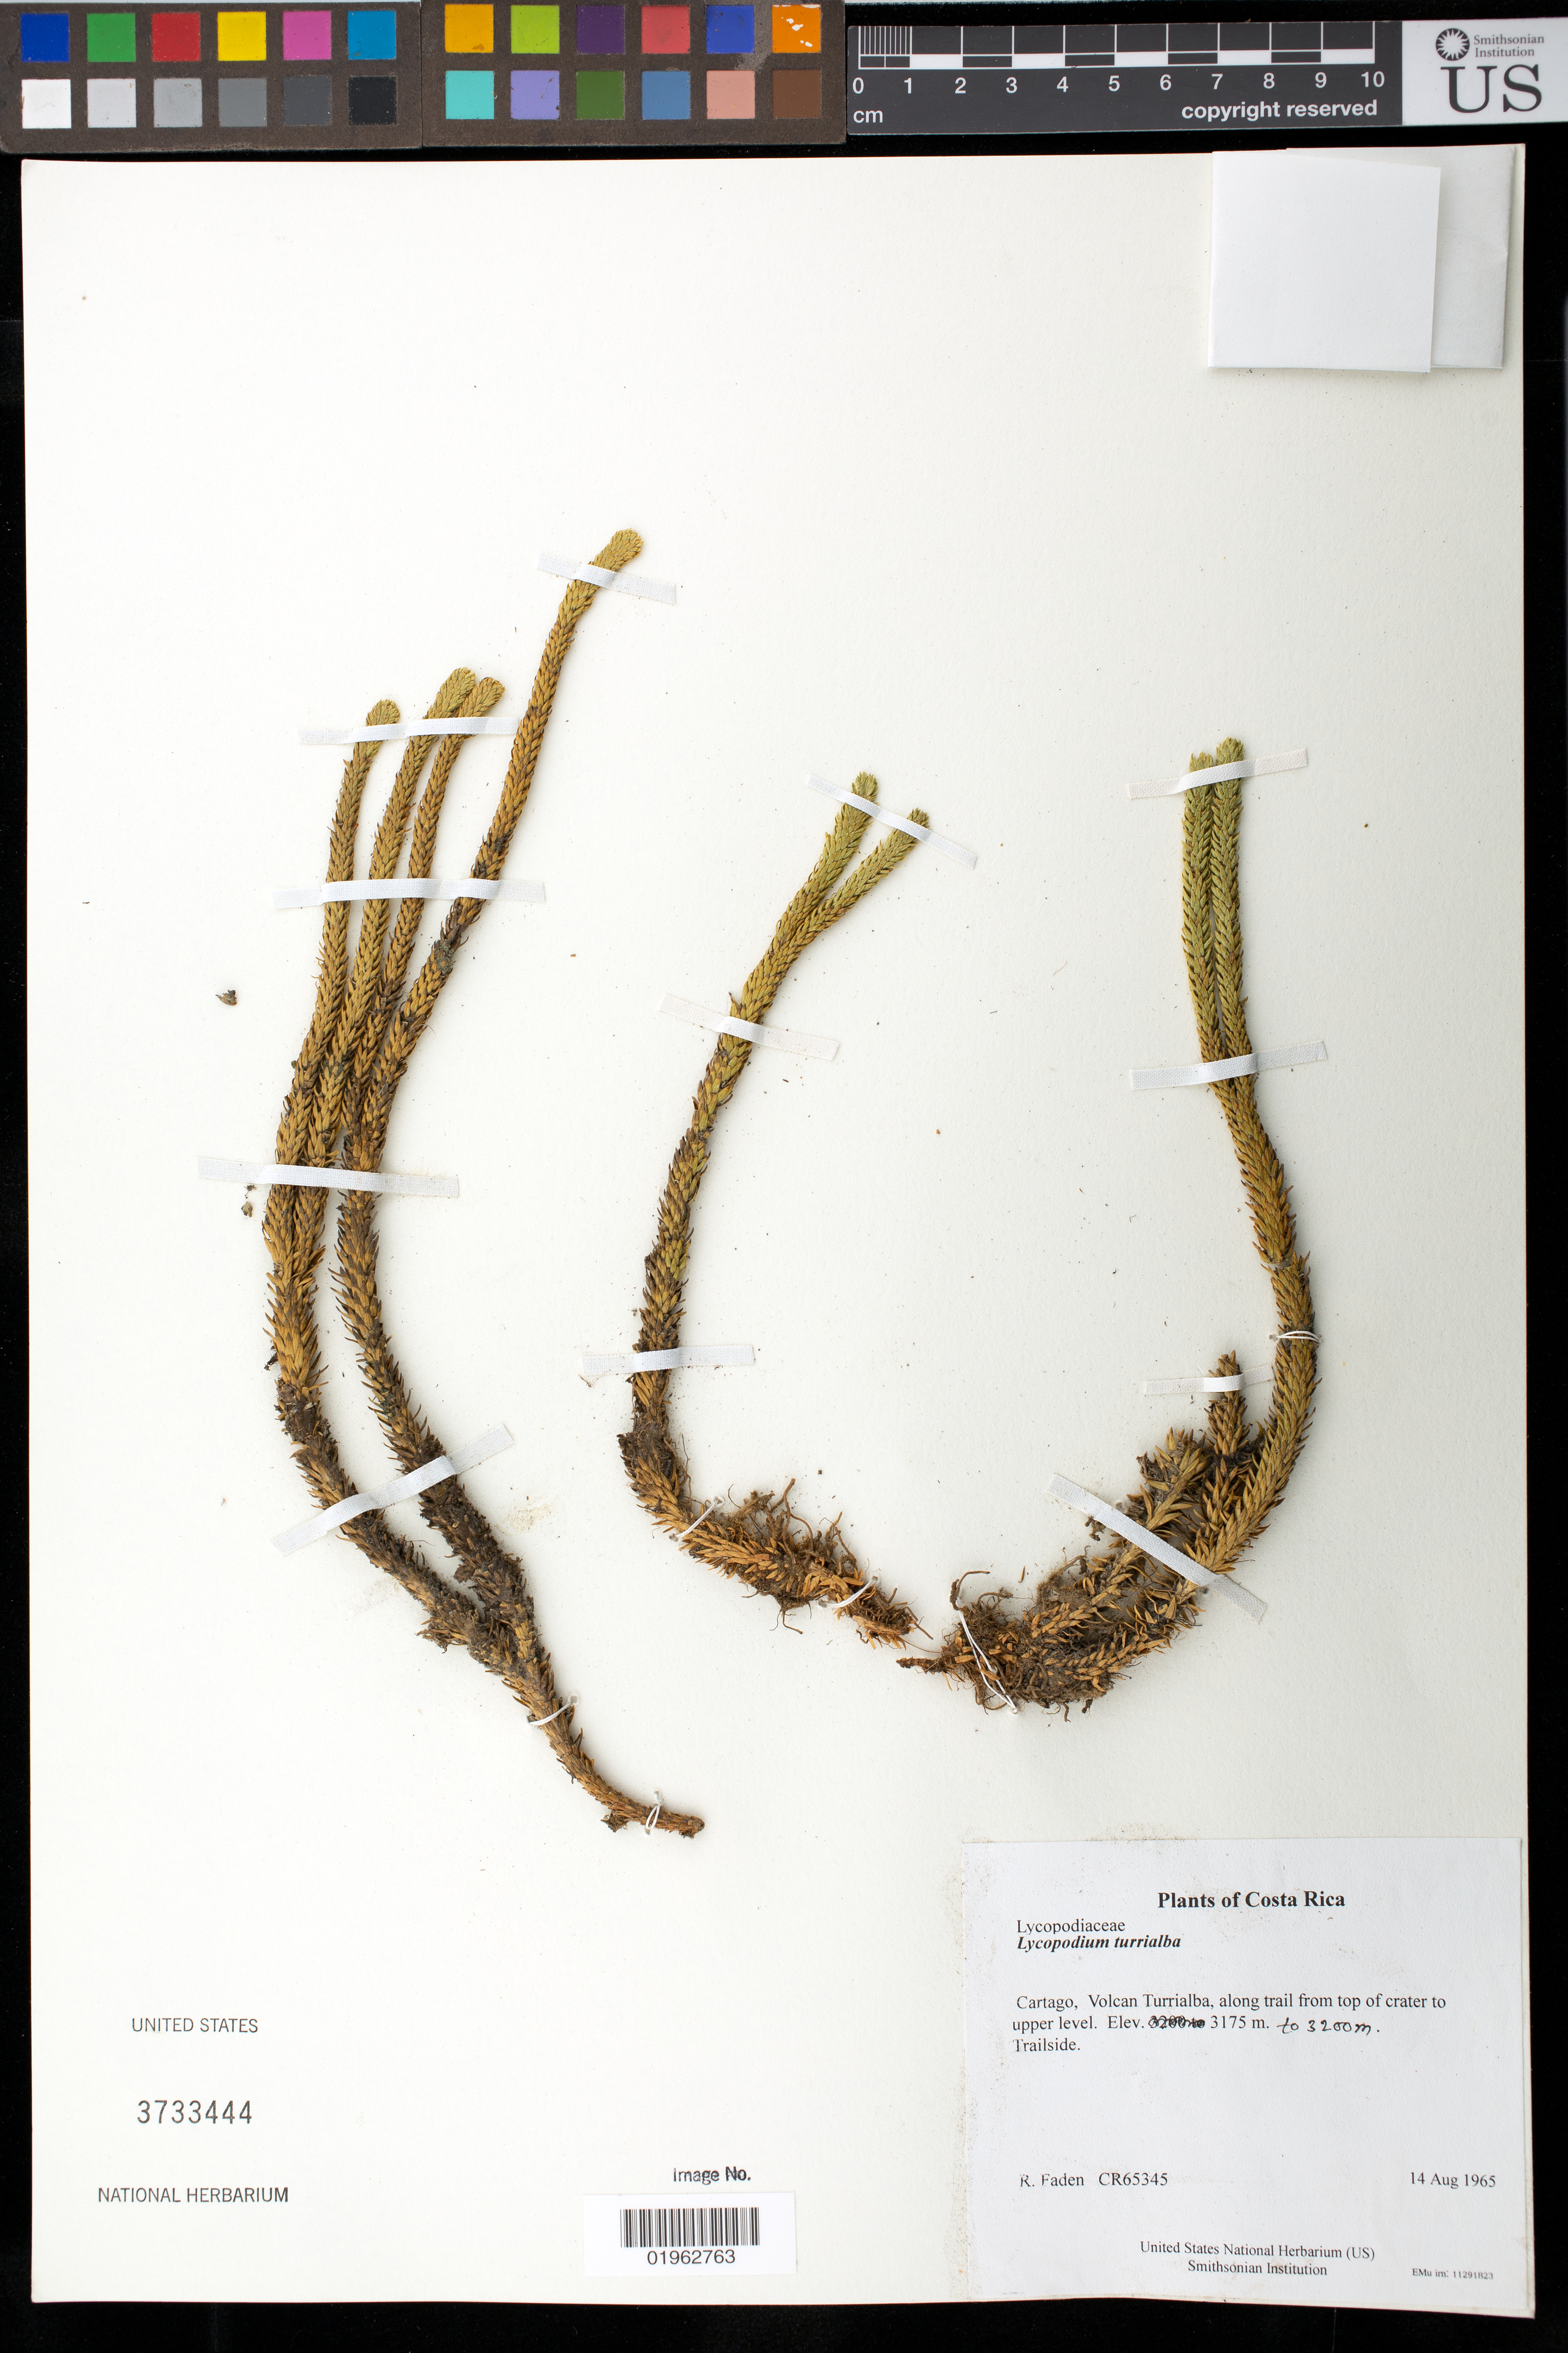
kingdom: Plantae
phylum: Tracheophyta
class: Lycopodiopsida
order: Lycopodiales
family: Lycopodiaceae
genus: Huperzia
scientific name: Huperzia sp.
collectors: R. B. Faden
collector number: CR65345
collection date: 1965-08-14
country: Costa Rica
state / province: Cartago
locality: Volcan Turrialba, along trail from top of crater to upper level.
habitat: Trailside.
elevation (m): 3175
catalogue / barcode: US 3733444